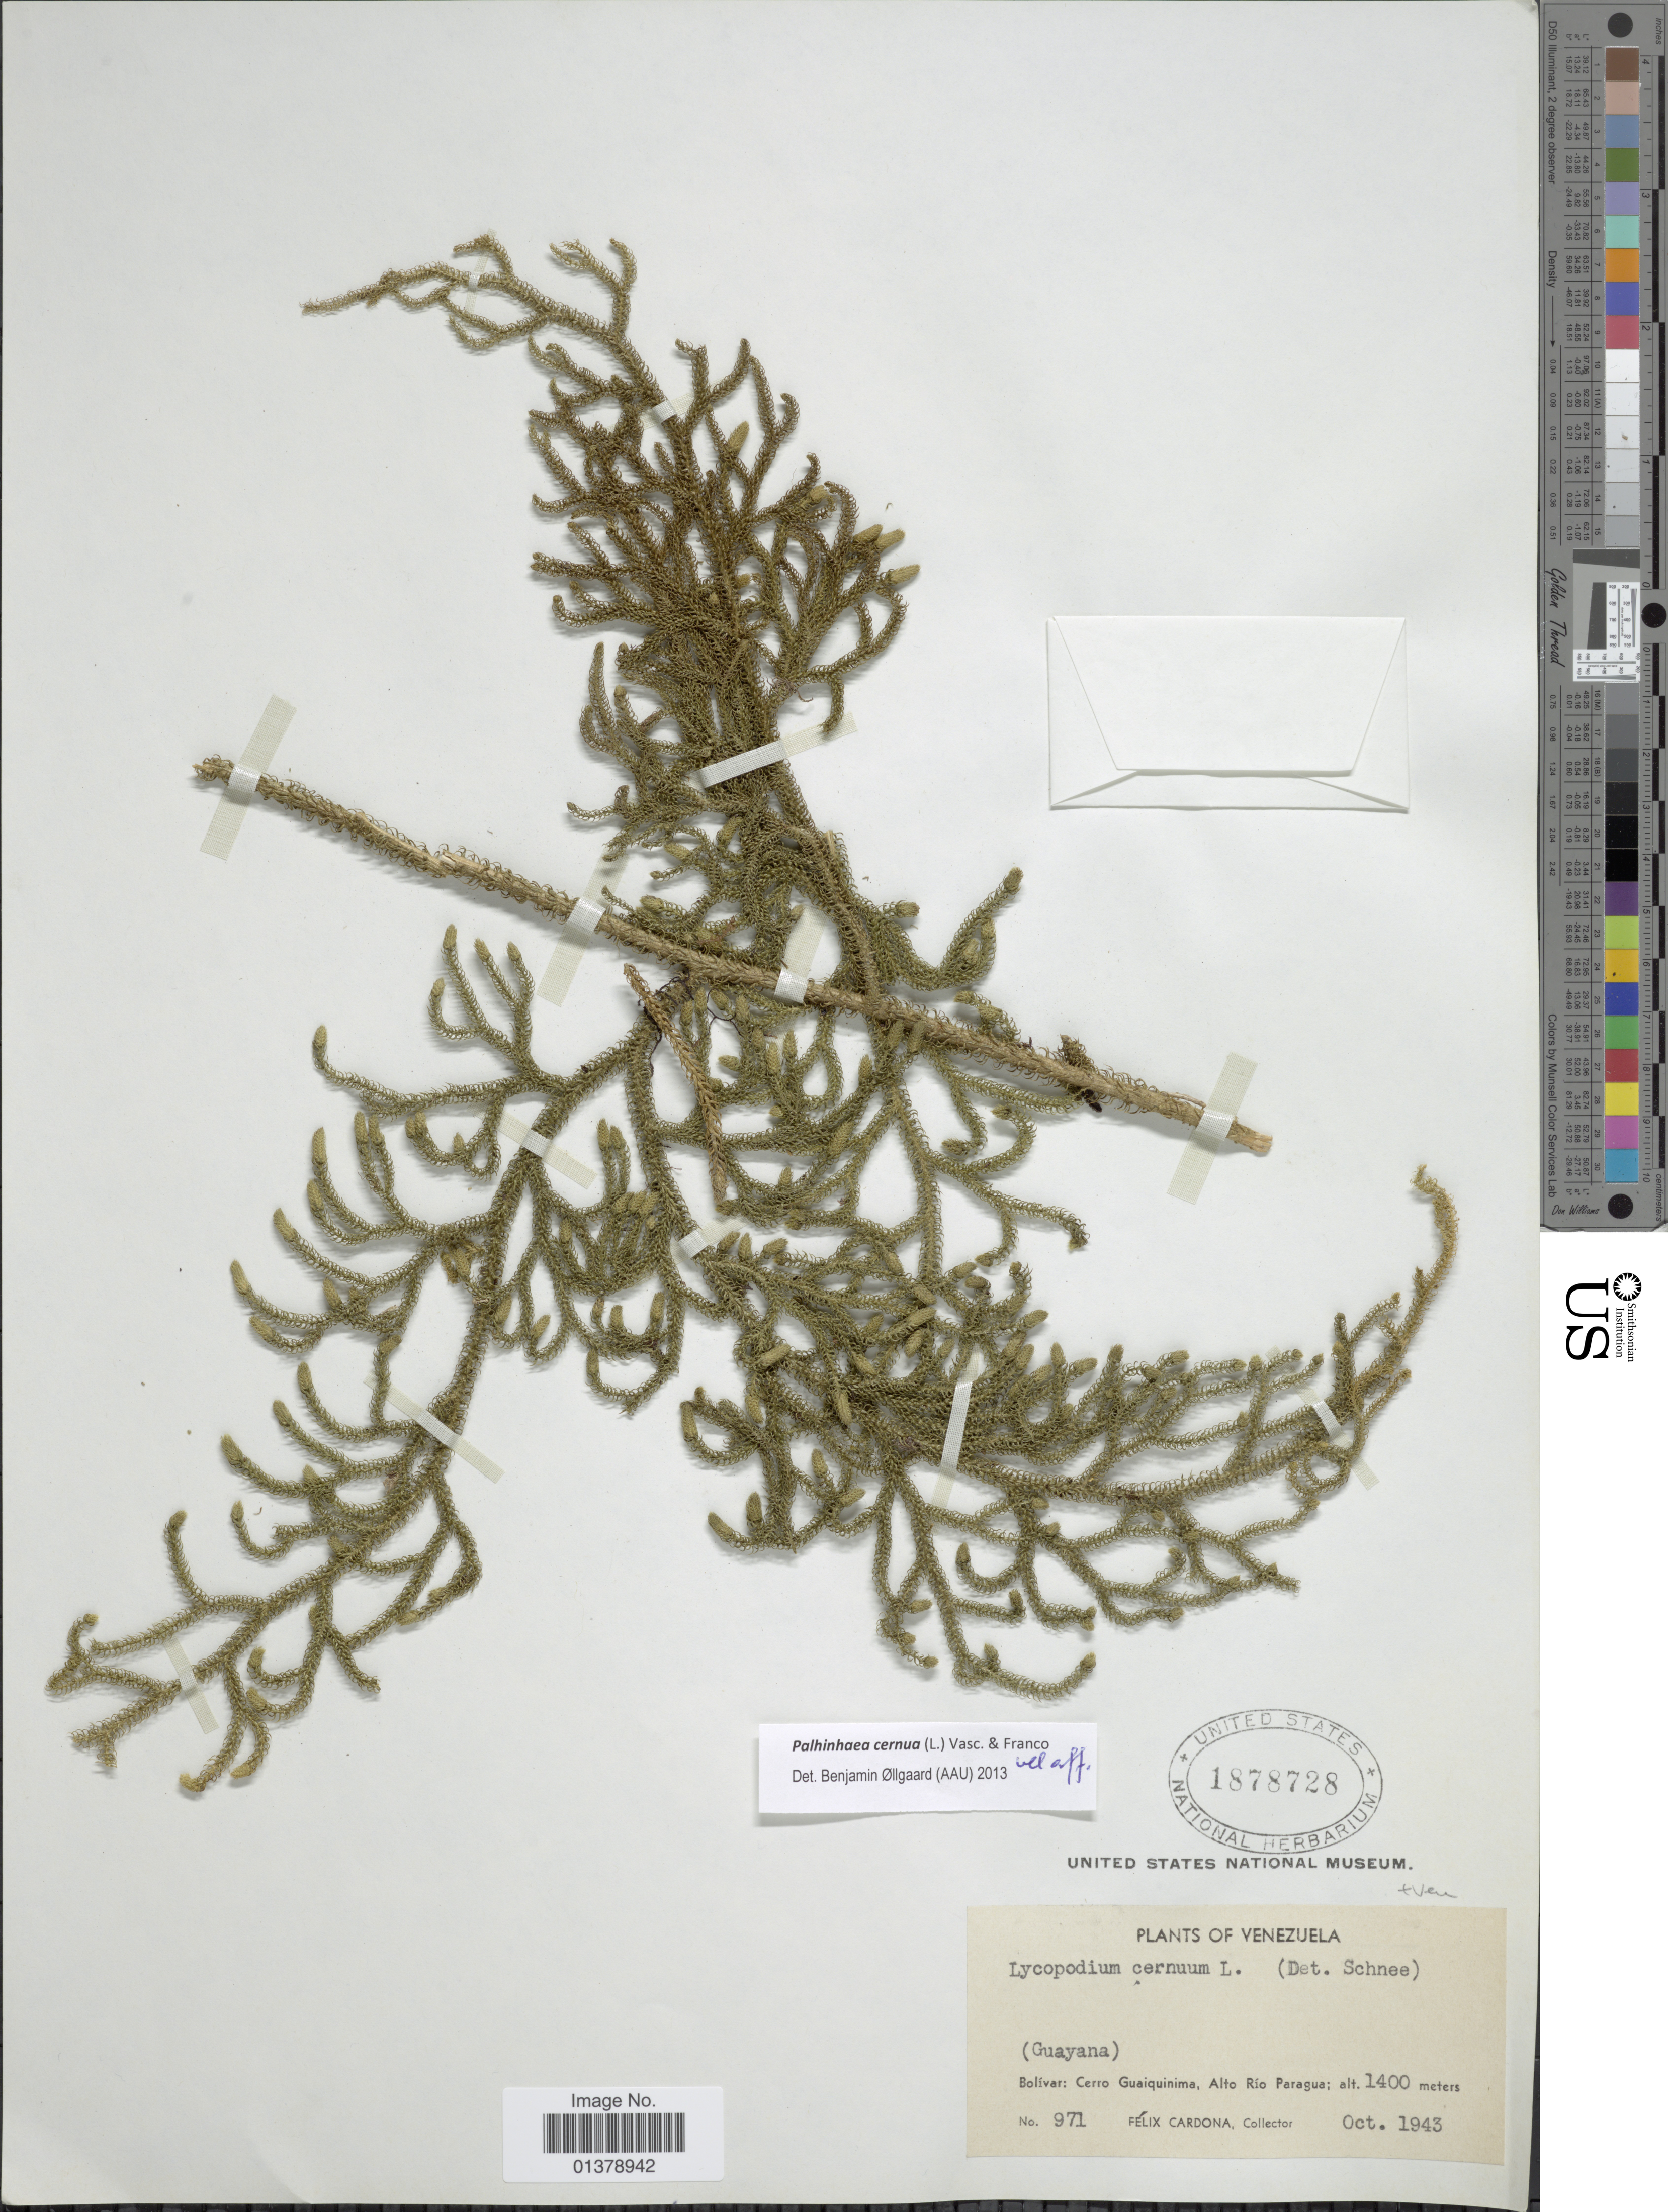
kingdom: Plantae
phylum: Tracheophyta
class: Lycopodiopsida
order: Lycopodiales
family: Lycopodiaceae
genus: Palhinhaea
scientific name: Palhinhaea cernua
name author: (L.) Vasc. & Franco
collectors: F. Cardona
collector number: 971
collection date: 1943-10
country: Venezuela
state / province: Bolivar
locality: Bolivar: Cerro Guaiquinima, alto Rio Paragua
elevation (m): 1400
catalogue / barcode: US 1878728